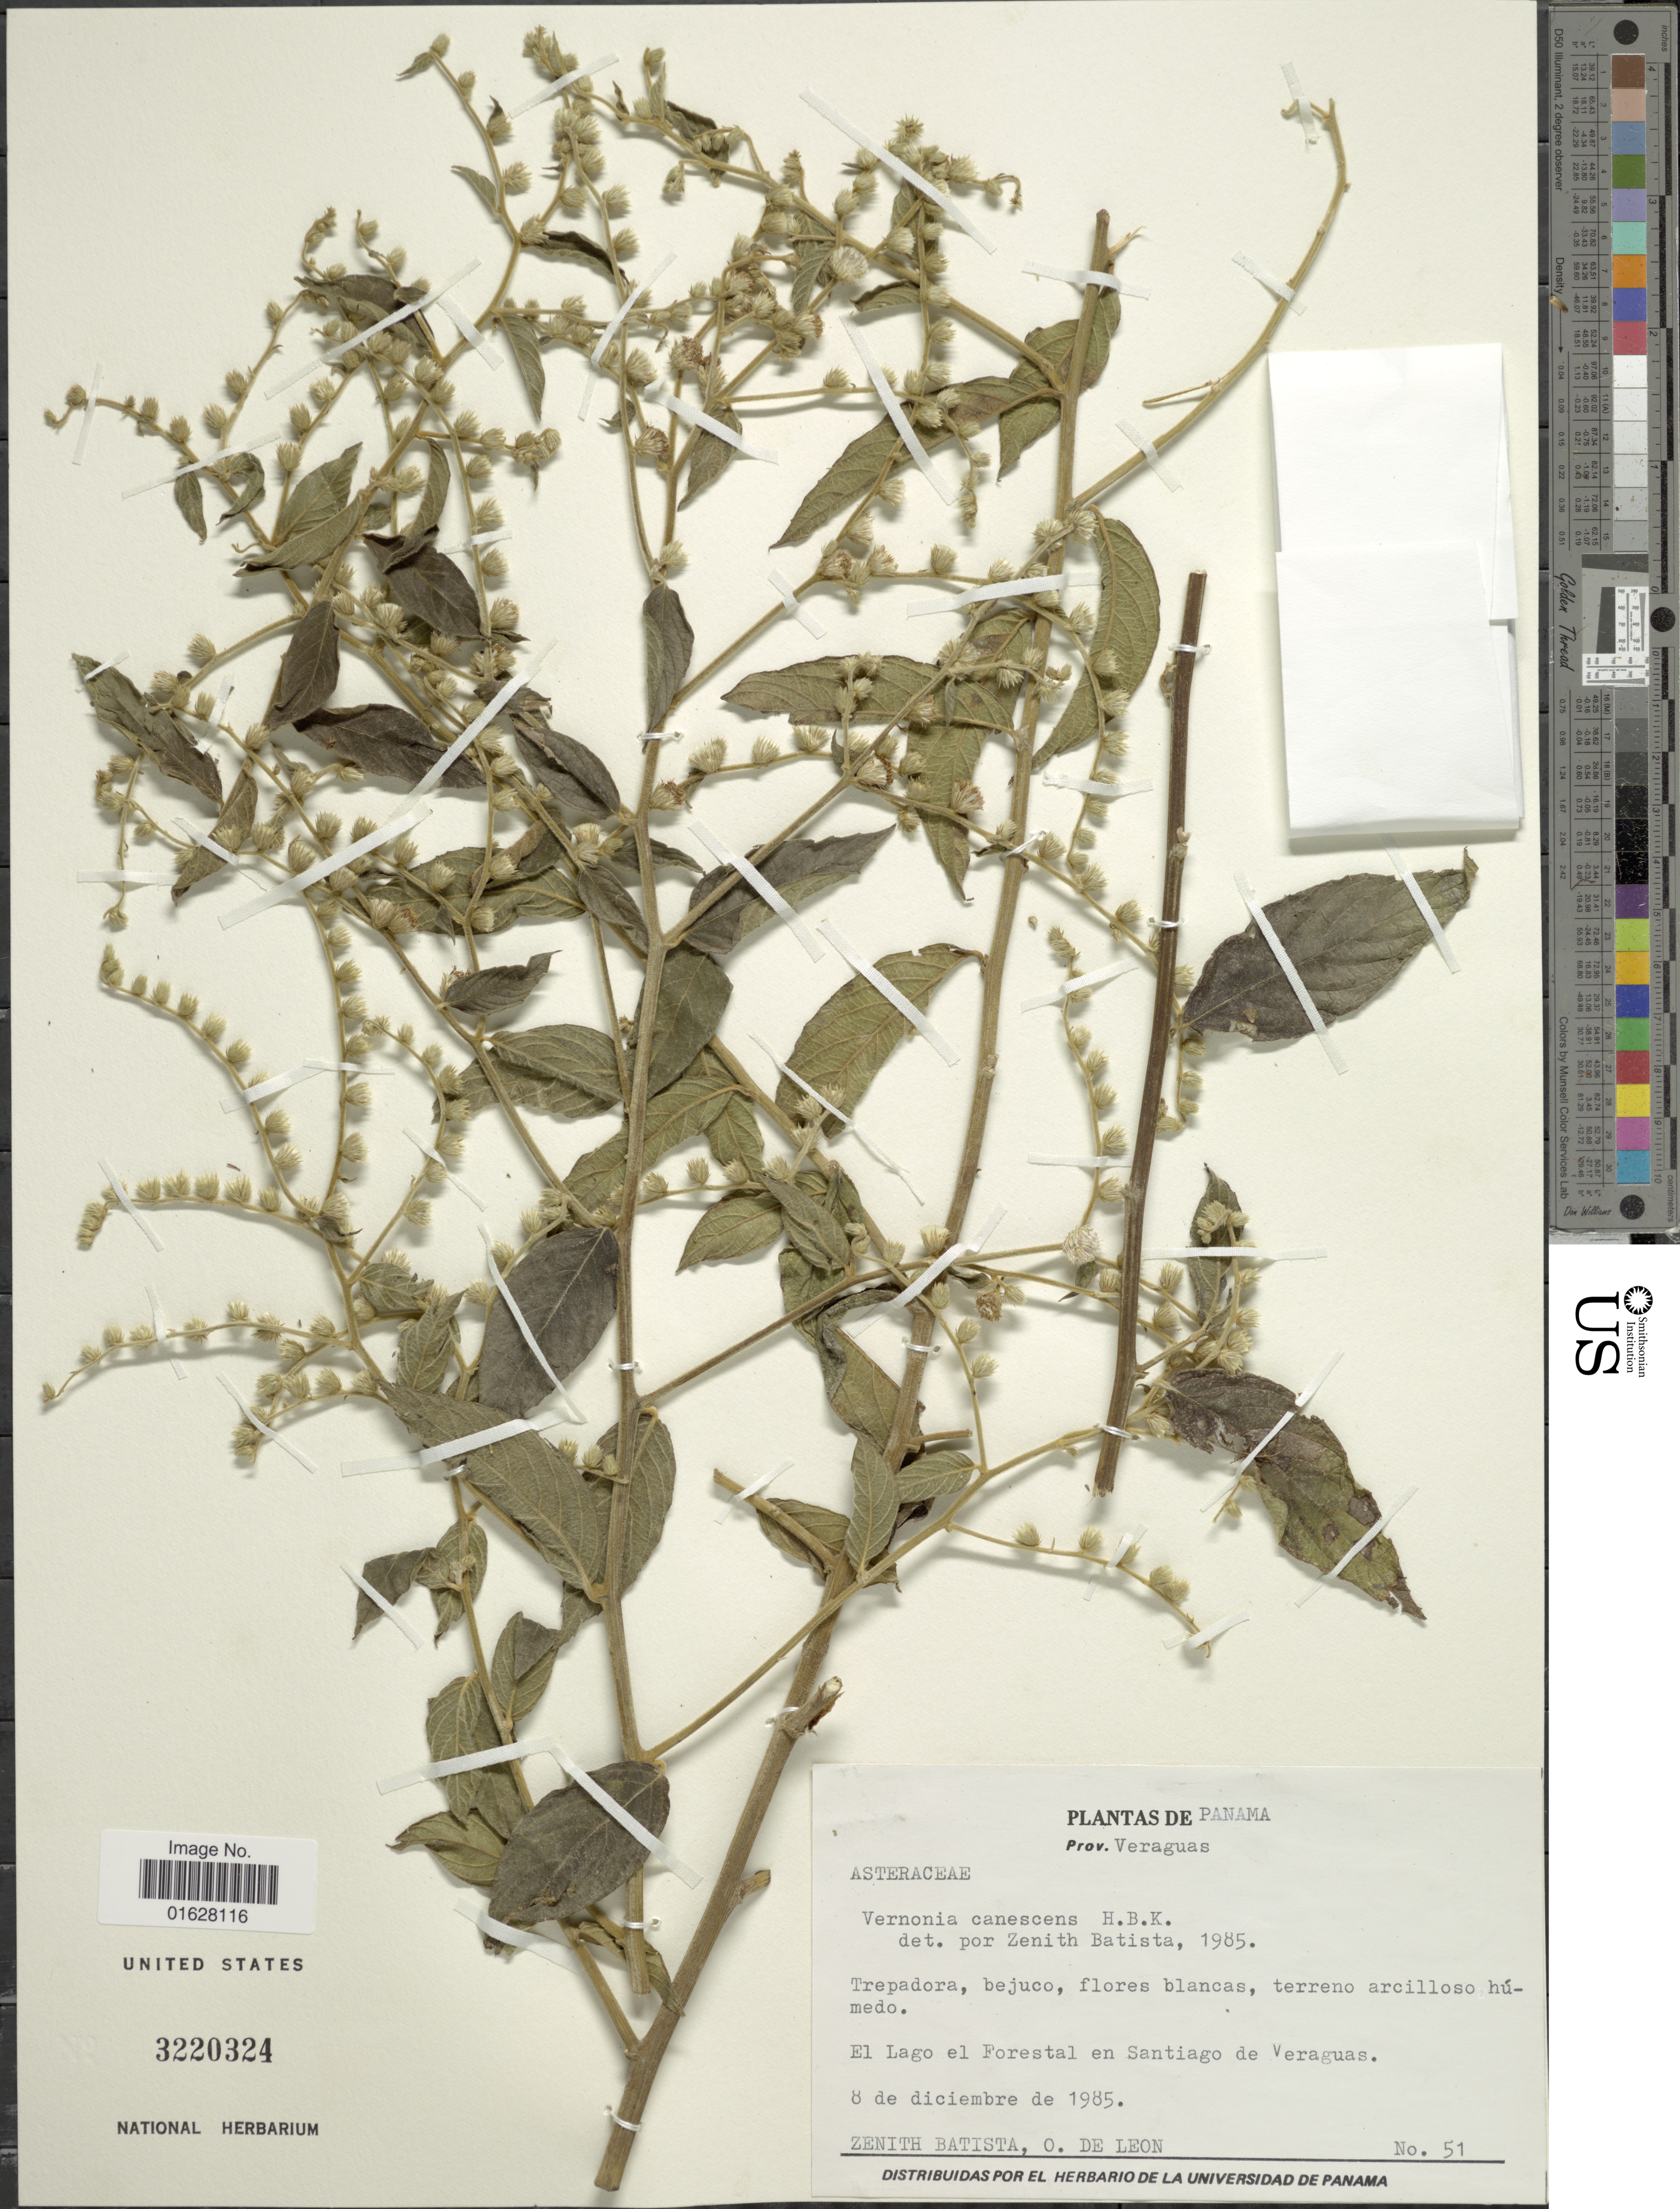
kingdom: Plantae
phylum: Tracheophyta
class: Magnoliopsida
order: Asterales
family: Asteraceae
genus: Lepidaploa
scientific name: Lepidaploa canescens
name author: (Kunth) H. Rob.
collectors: Z. Batista & O. León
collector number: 51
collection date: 1985-12-08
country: Panama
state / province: Veraguas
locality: Panama, Prov. Veraguas. El Lago el Forestal en Santiago de Veraguas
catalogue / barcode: US 3220324